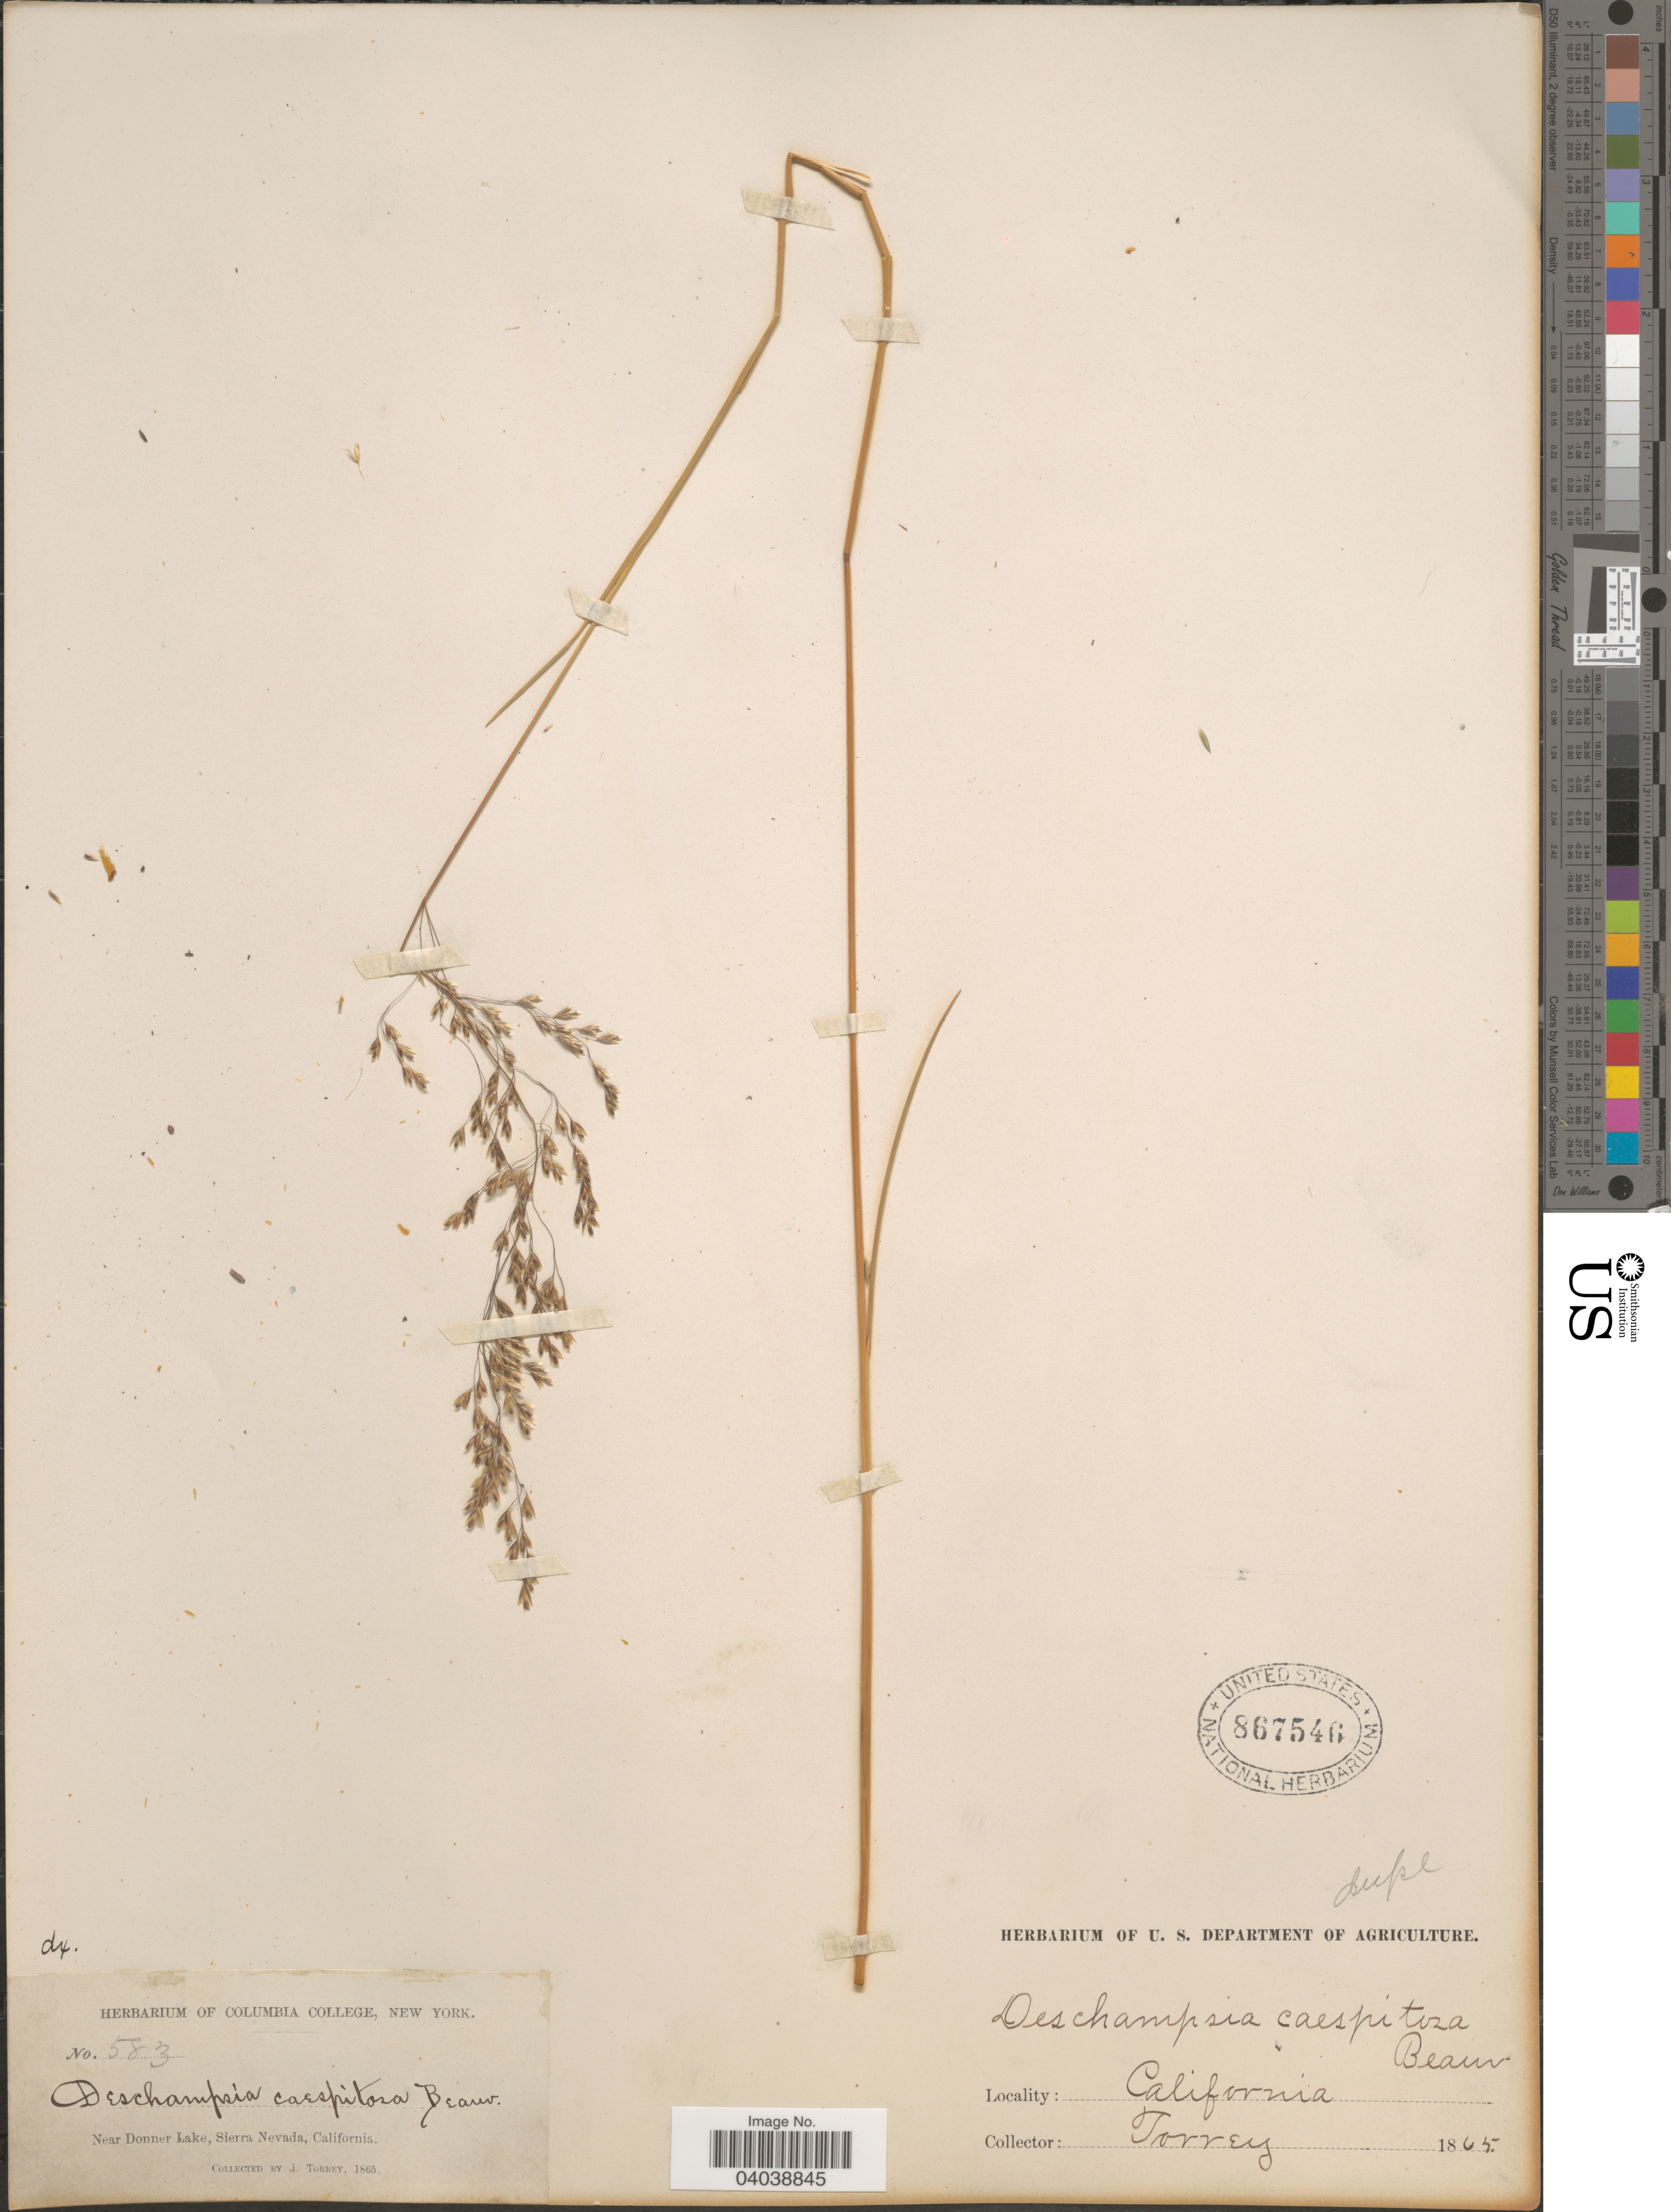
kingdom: Plantae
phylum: Tracheophyta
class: Liliopsida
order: Poales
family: Poaceae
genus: Deschampsia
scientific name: Deschampsia cespitosa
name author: (L.) P. Beauv.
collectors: J. Torrey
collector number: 583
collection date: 1865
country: United States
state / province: California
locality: Near Donner Lake, Sierra Nevada.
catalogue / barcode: US 867546